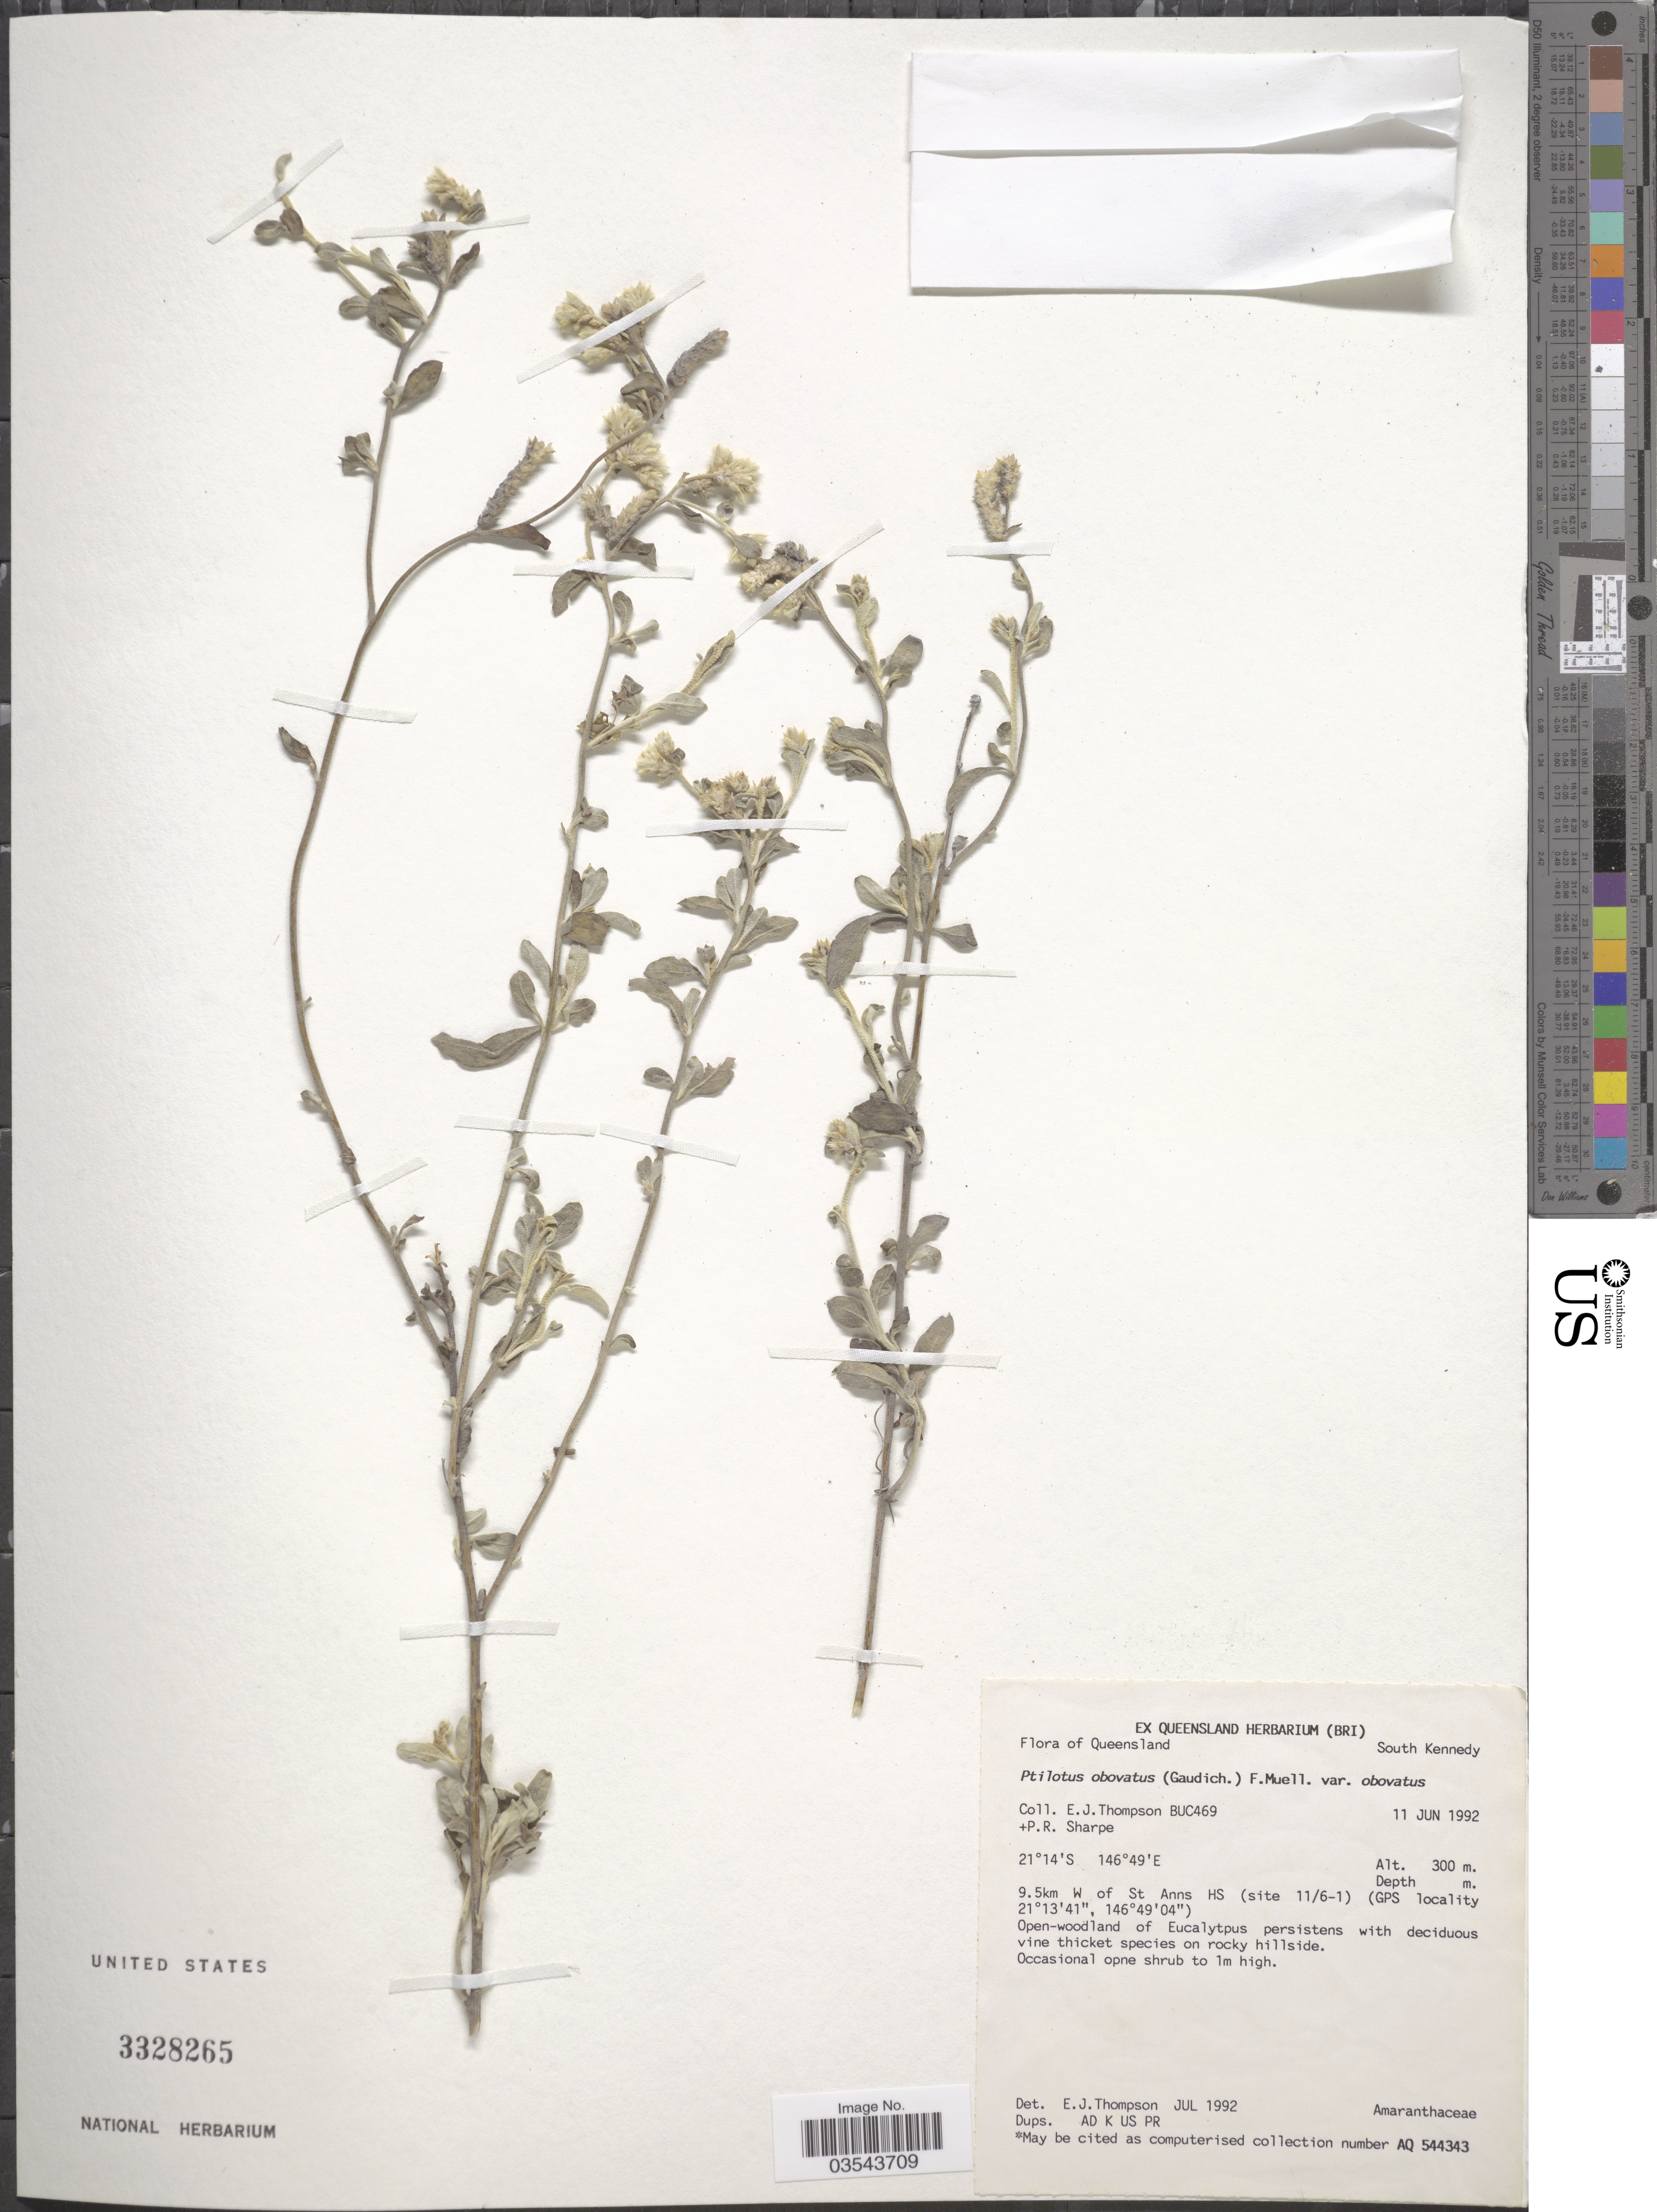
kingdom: Plantae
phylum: Tracheophyta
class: Magnoliopsida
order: Caryophyllales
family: Amaranthaceae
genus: Ptilotus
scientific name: Ptilotus obovatus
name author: (Gaudich.) F. Muell.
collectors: E. J. Thompson & P. Sharpe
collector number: BUC469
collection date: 1992-06-11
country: Australia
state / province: Queensland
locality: South Kennedy. 9.5km W of St Anns HS (site 11/6-1).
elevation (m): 300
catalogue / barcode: US 3328265